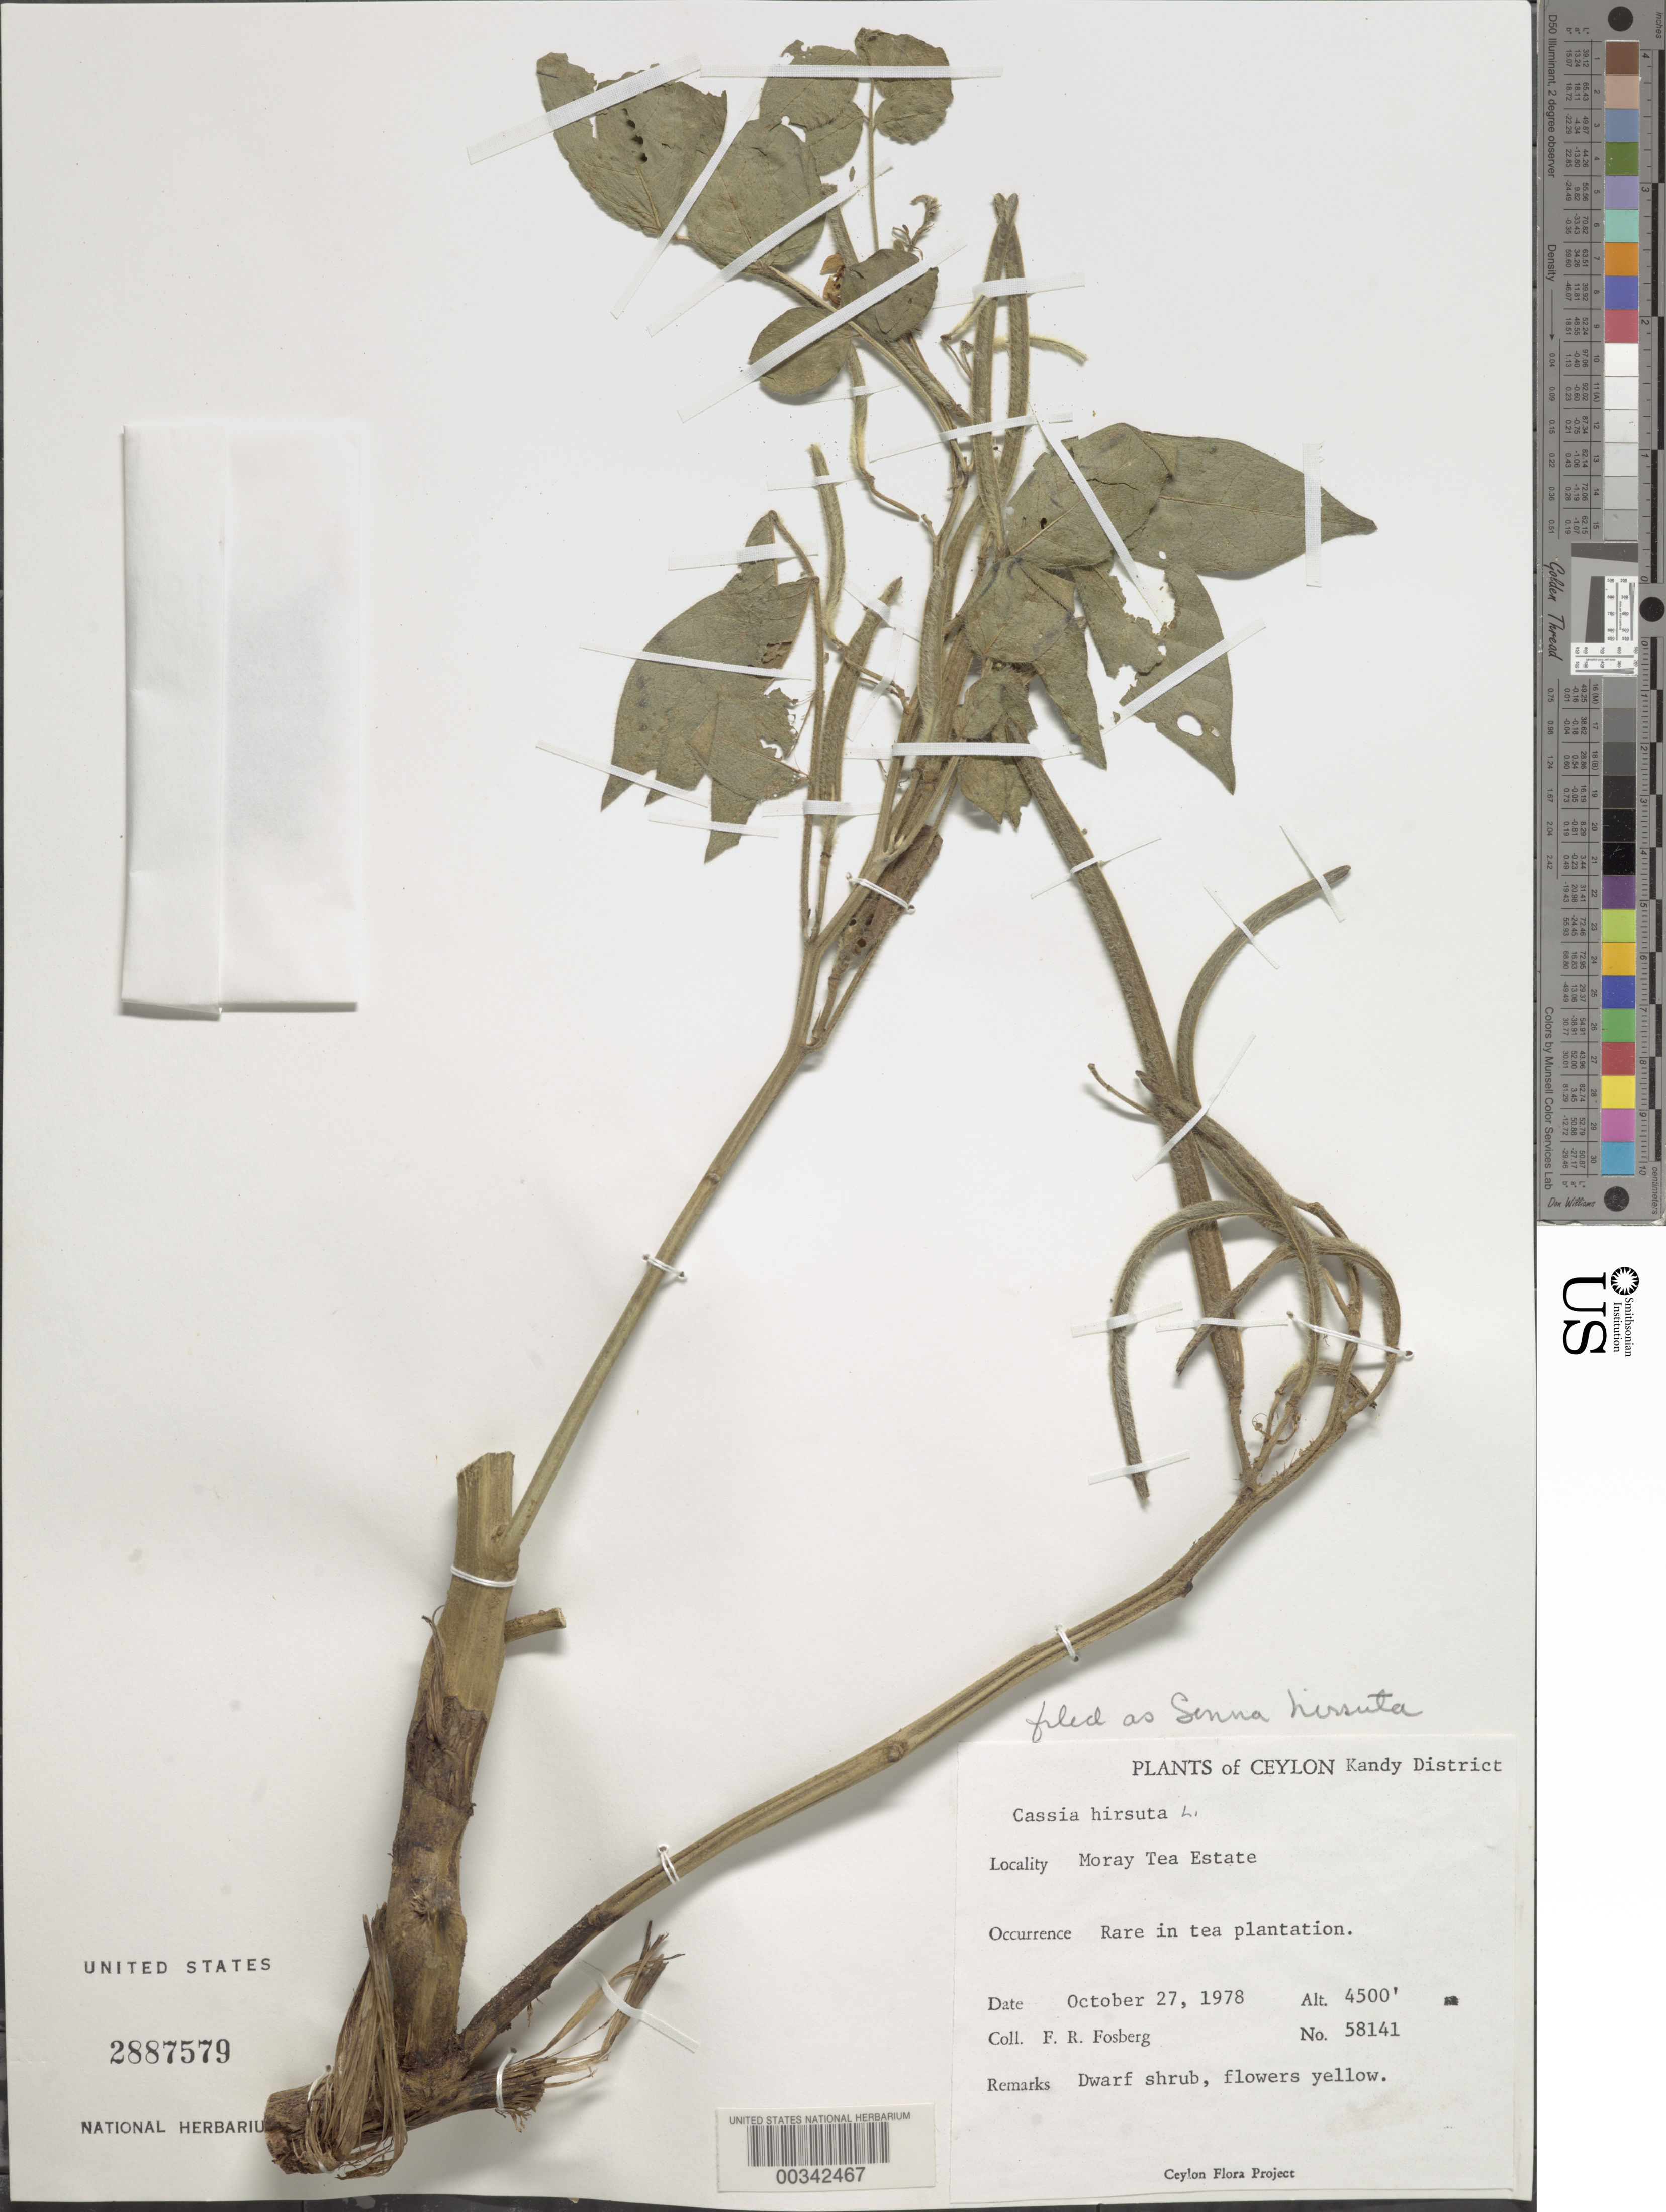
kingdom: Plantae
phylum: Tracheophyta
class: Magnoliopsida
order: Fabales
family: Fabaceae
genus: Senna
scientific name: Senna hirsuta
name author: (L.) H.S. Irwin & Barneby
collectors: F. R. Fosberg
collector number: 58141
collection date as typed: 27 Oct 1978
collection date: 1978-10-27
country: Sri Lanka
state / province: Central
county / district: Kandy Dist.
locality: Moray tea estate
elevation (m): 1372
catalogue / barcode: US 2887579